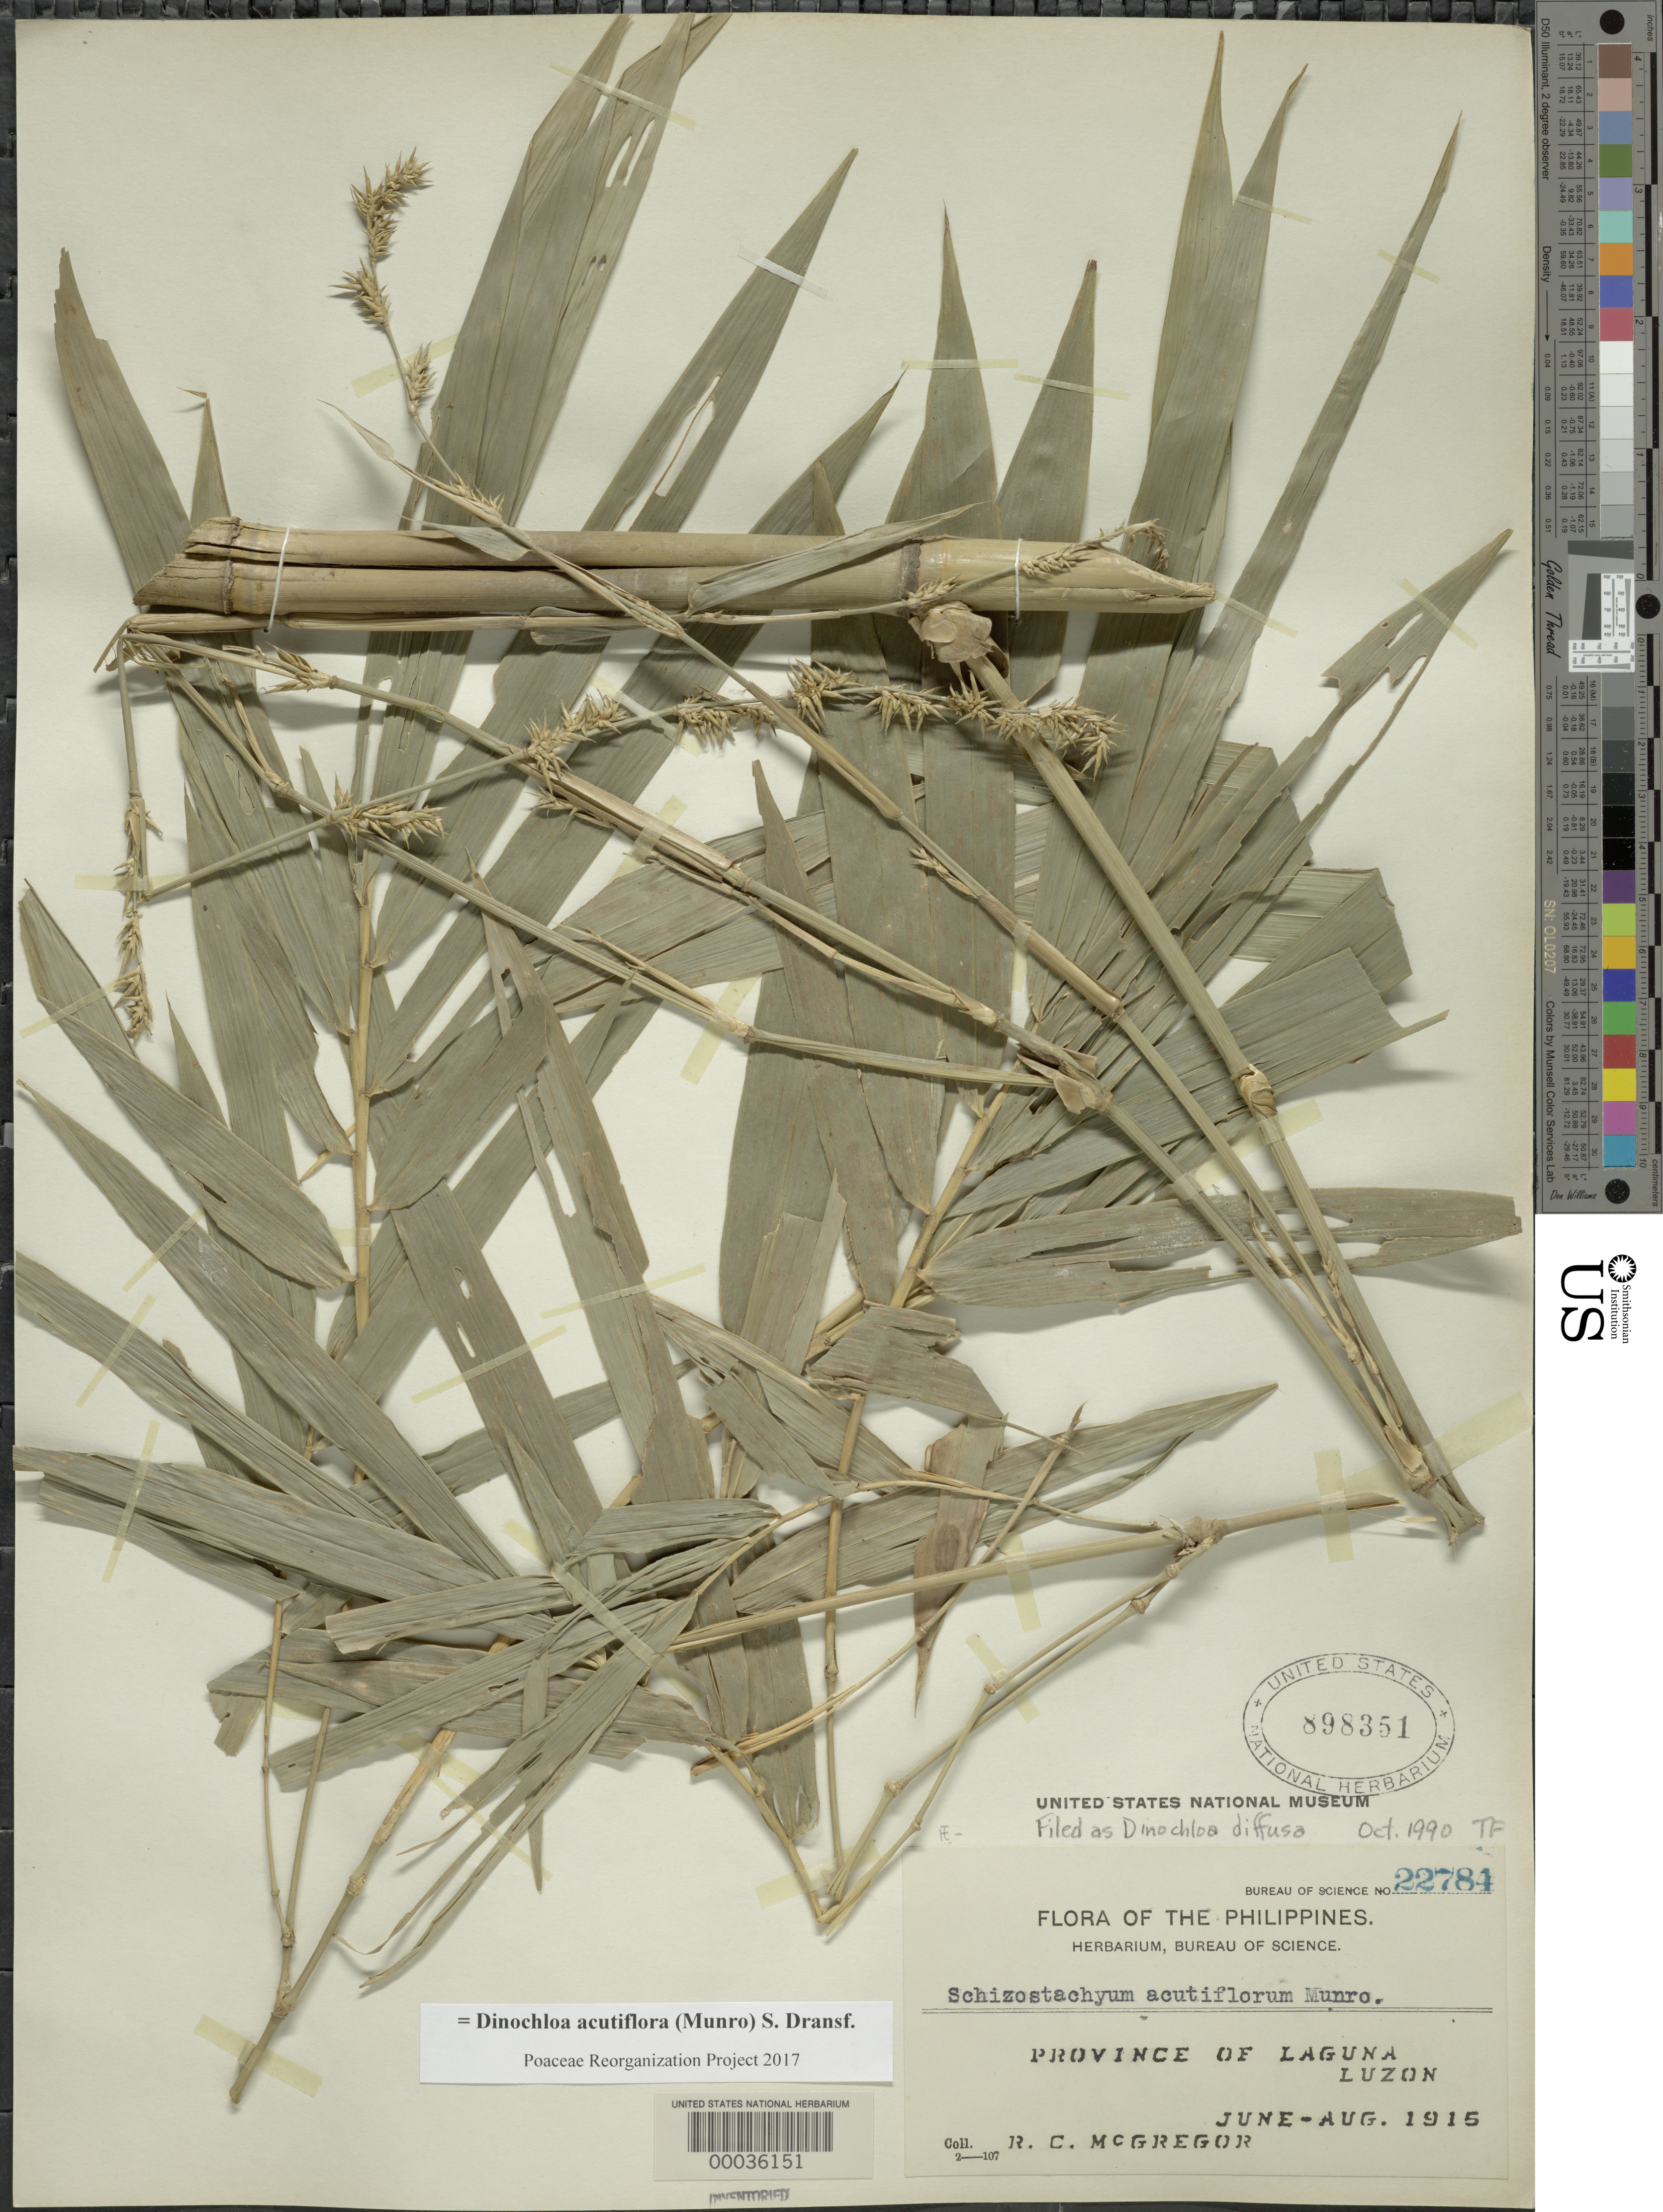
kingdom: Plantae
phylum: Tracheophyta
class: Liliopsida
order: Poales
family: Poaceae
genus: Dinochloa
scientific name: Dinochloa acutiflora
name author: (Munro) Soenarko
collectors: R. C. McGregor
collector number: Pbs 22784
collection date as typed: Jun 1915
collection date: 1915-06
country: Philippines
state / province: Calabarzon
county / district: Laguna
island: Luzon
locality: Laguna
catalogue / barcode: US 898351